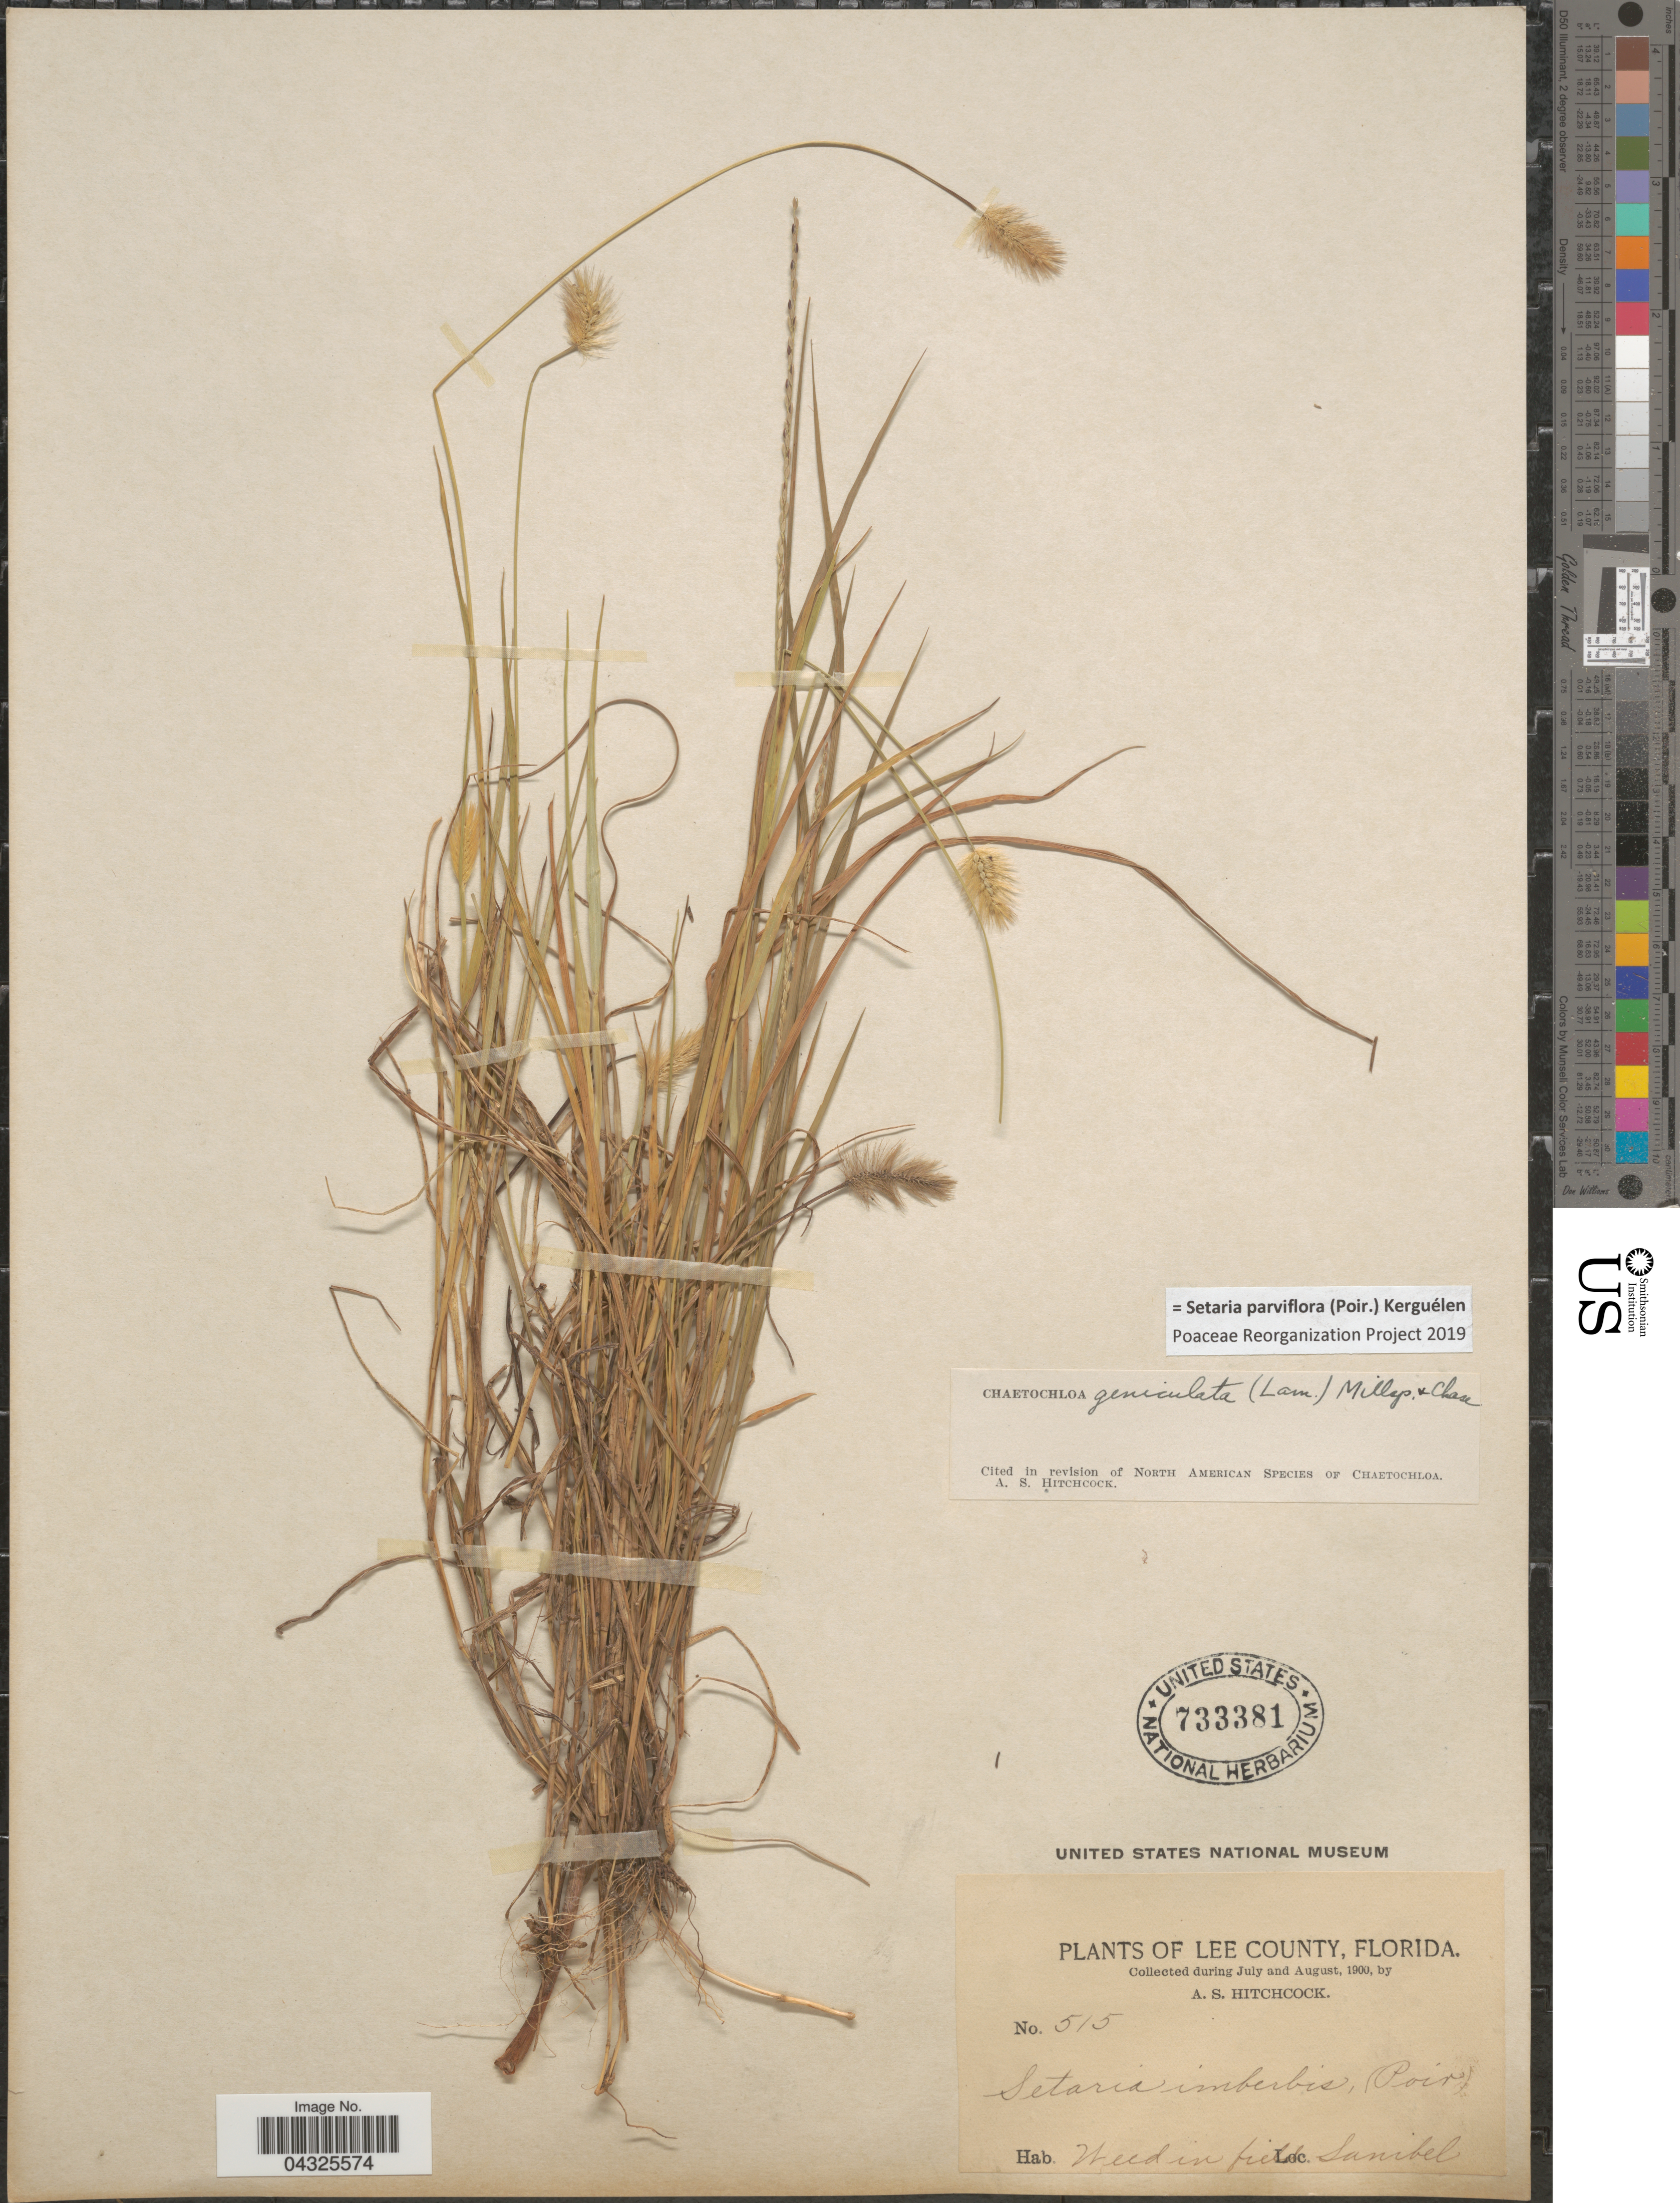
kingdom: Plantae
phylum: Tracheophyta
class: Liliopsida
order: Poales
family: Poaceae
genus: Setaria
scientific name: Setaria parviflora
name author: (Poir.) Kerguélen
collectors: A. S. Hitchcock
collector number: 515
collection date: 1900-07/1900-08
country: United States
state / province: Florida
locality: Lee County. Sanibel.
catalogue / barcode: US 733381